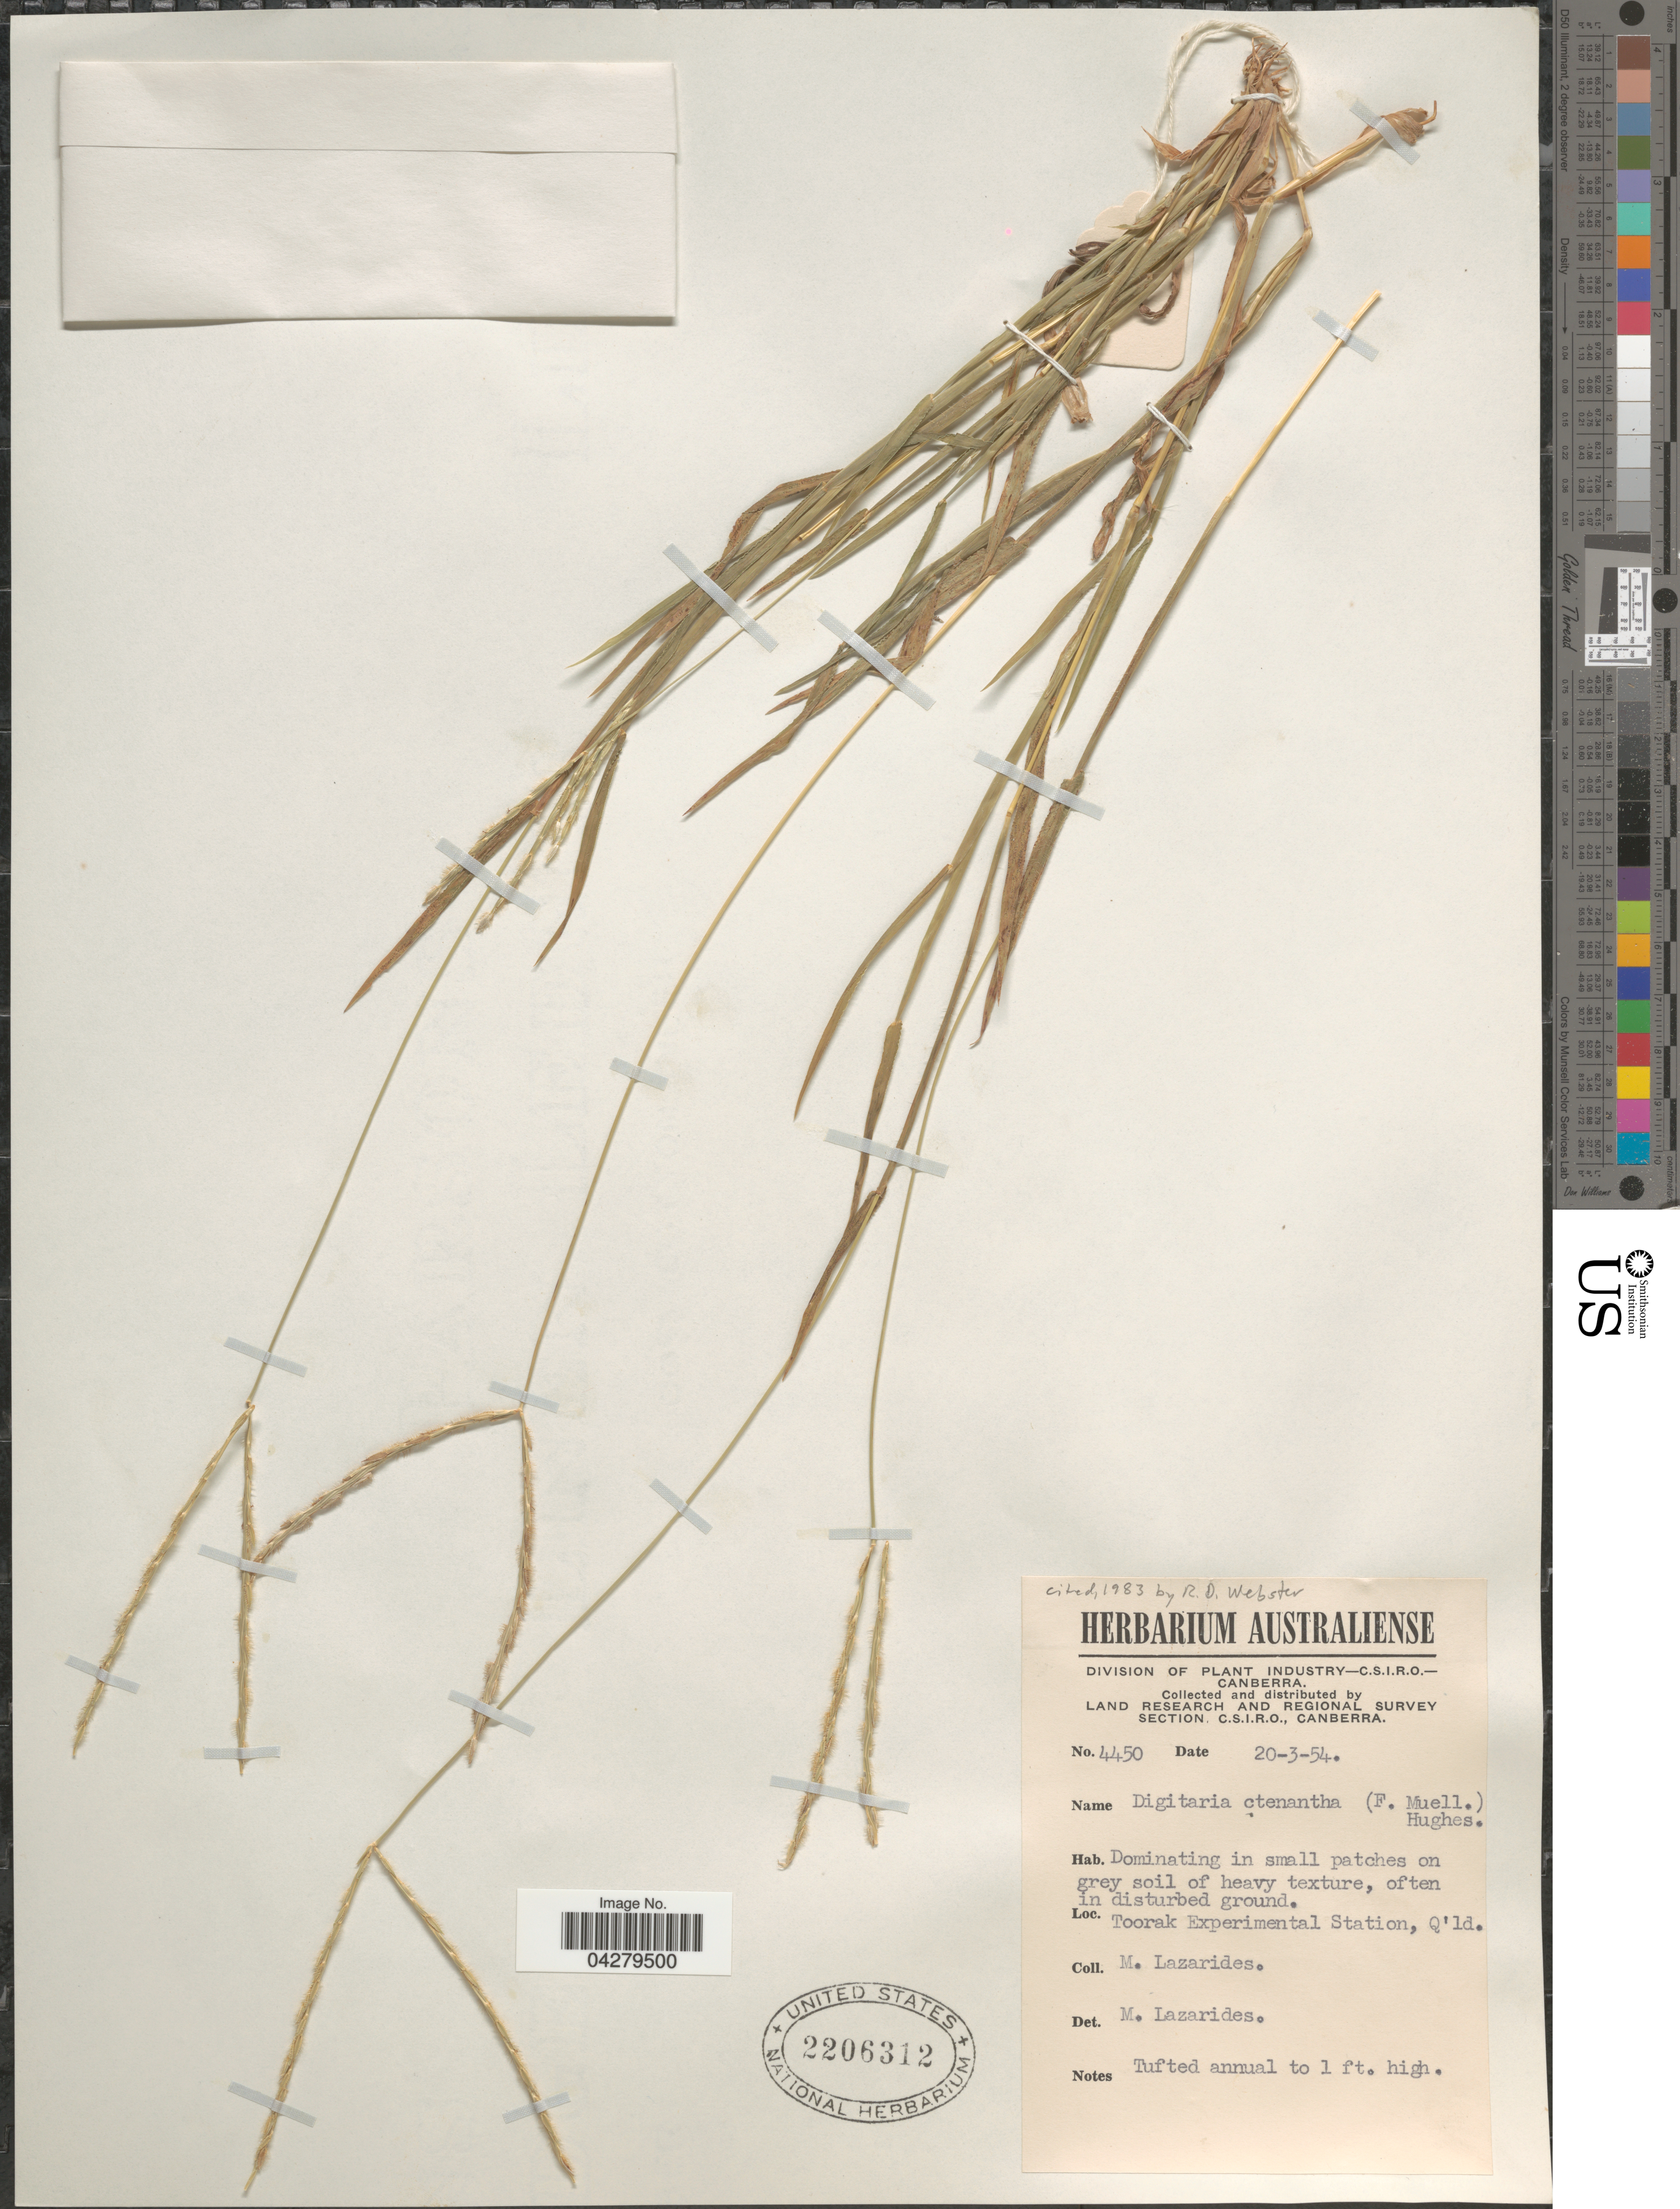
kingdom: Plantae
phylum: Tracheophyta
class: Liliopsida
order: Poales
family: Poaceae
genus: Digitaria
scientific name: Digitaria ctenantha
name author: (F. Muell.) Hughes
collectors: M. Lazarides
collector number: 4450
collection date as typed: Transcribed d/m/y: 20/3/54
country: Australia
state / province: Queensland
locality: Land Research and Regional Survey Section, C.S.I.R.O. Toorak Experimental Station.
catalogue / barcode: US 2206312